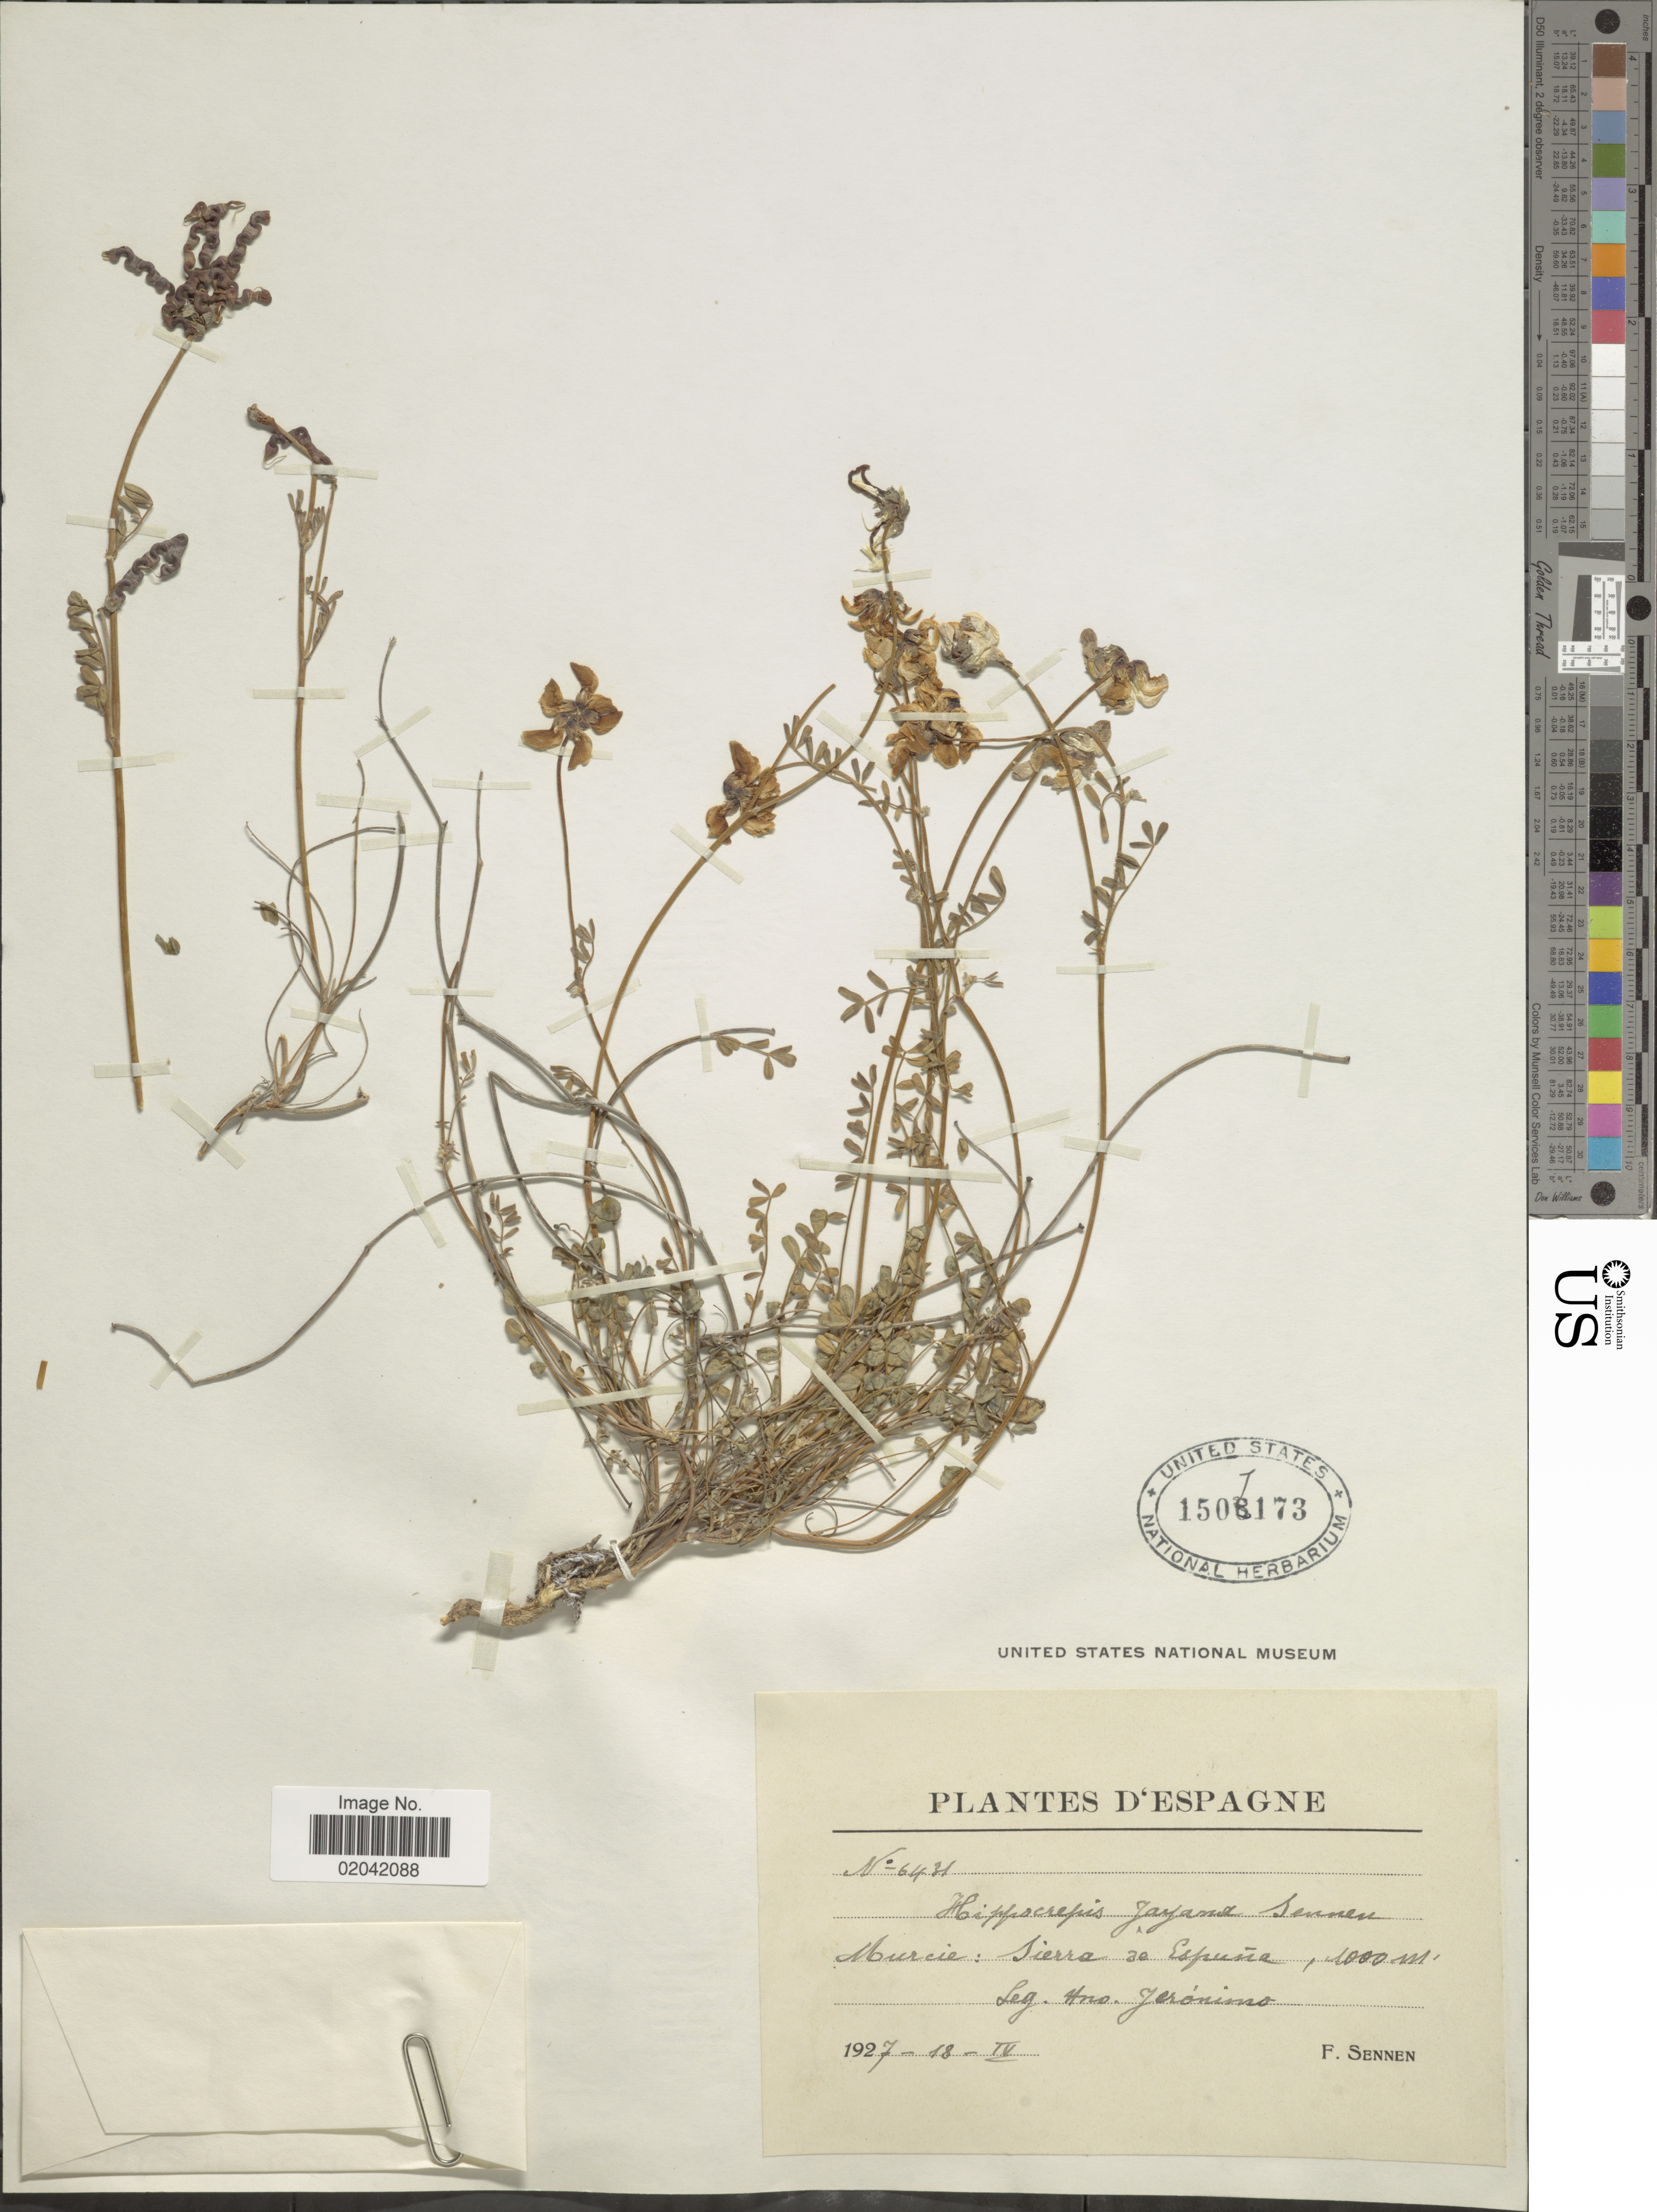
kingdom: Plantae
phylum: Tracheophyta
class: Magnoliopsida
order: Fabales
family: Fabaceae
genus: Hippocrepis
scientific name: Hippocrepis sp.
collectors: H. Jerónimo & E. Sennen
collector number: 6421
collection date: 1927-04-18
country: Spain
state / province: Murcia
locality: Murcie: Sierra de Espuña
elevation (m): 1000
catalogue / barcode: US 15087173